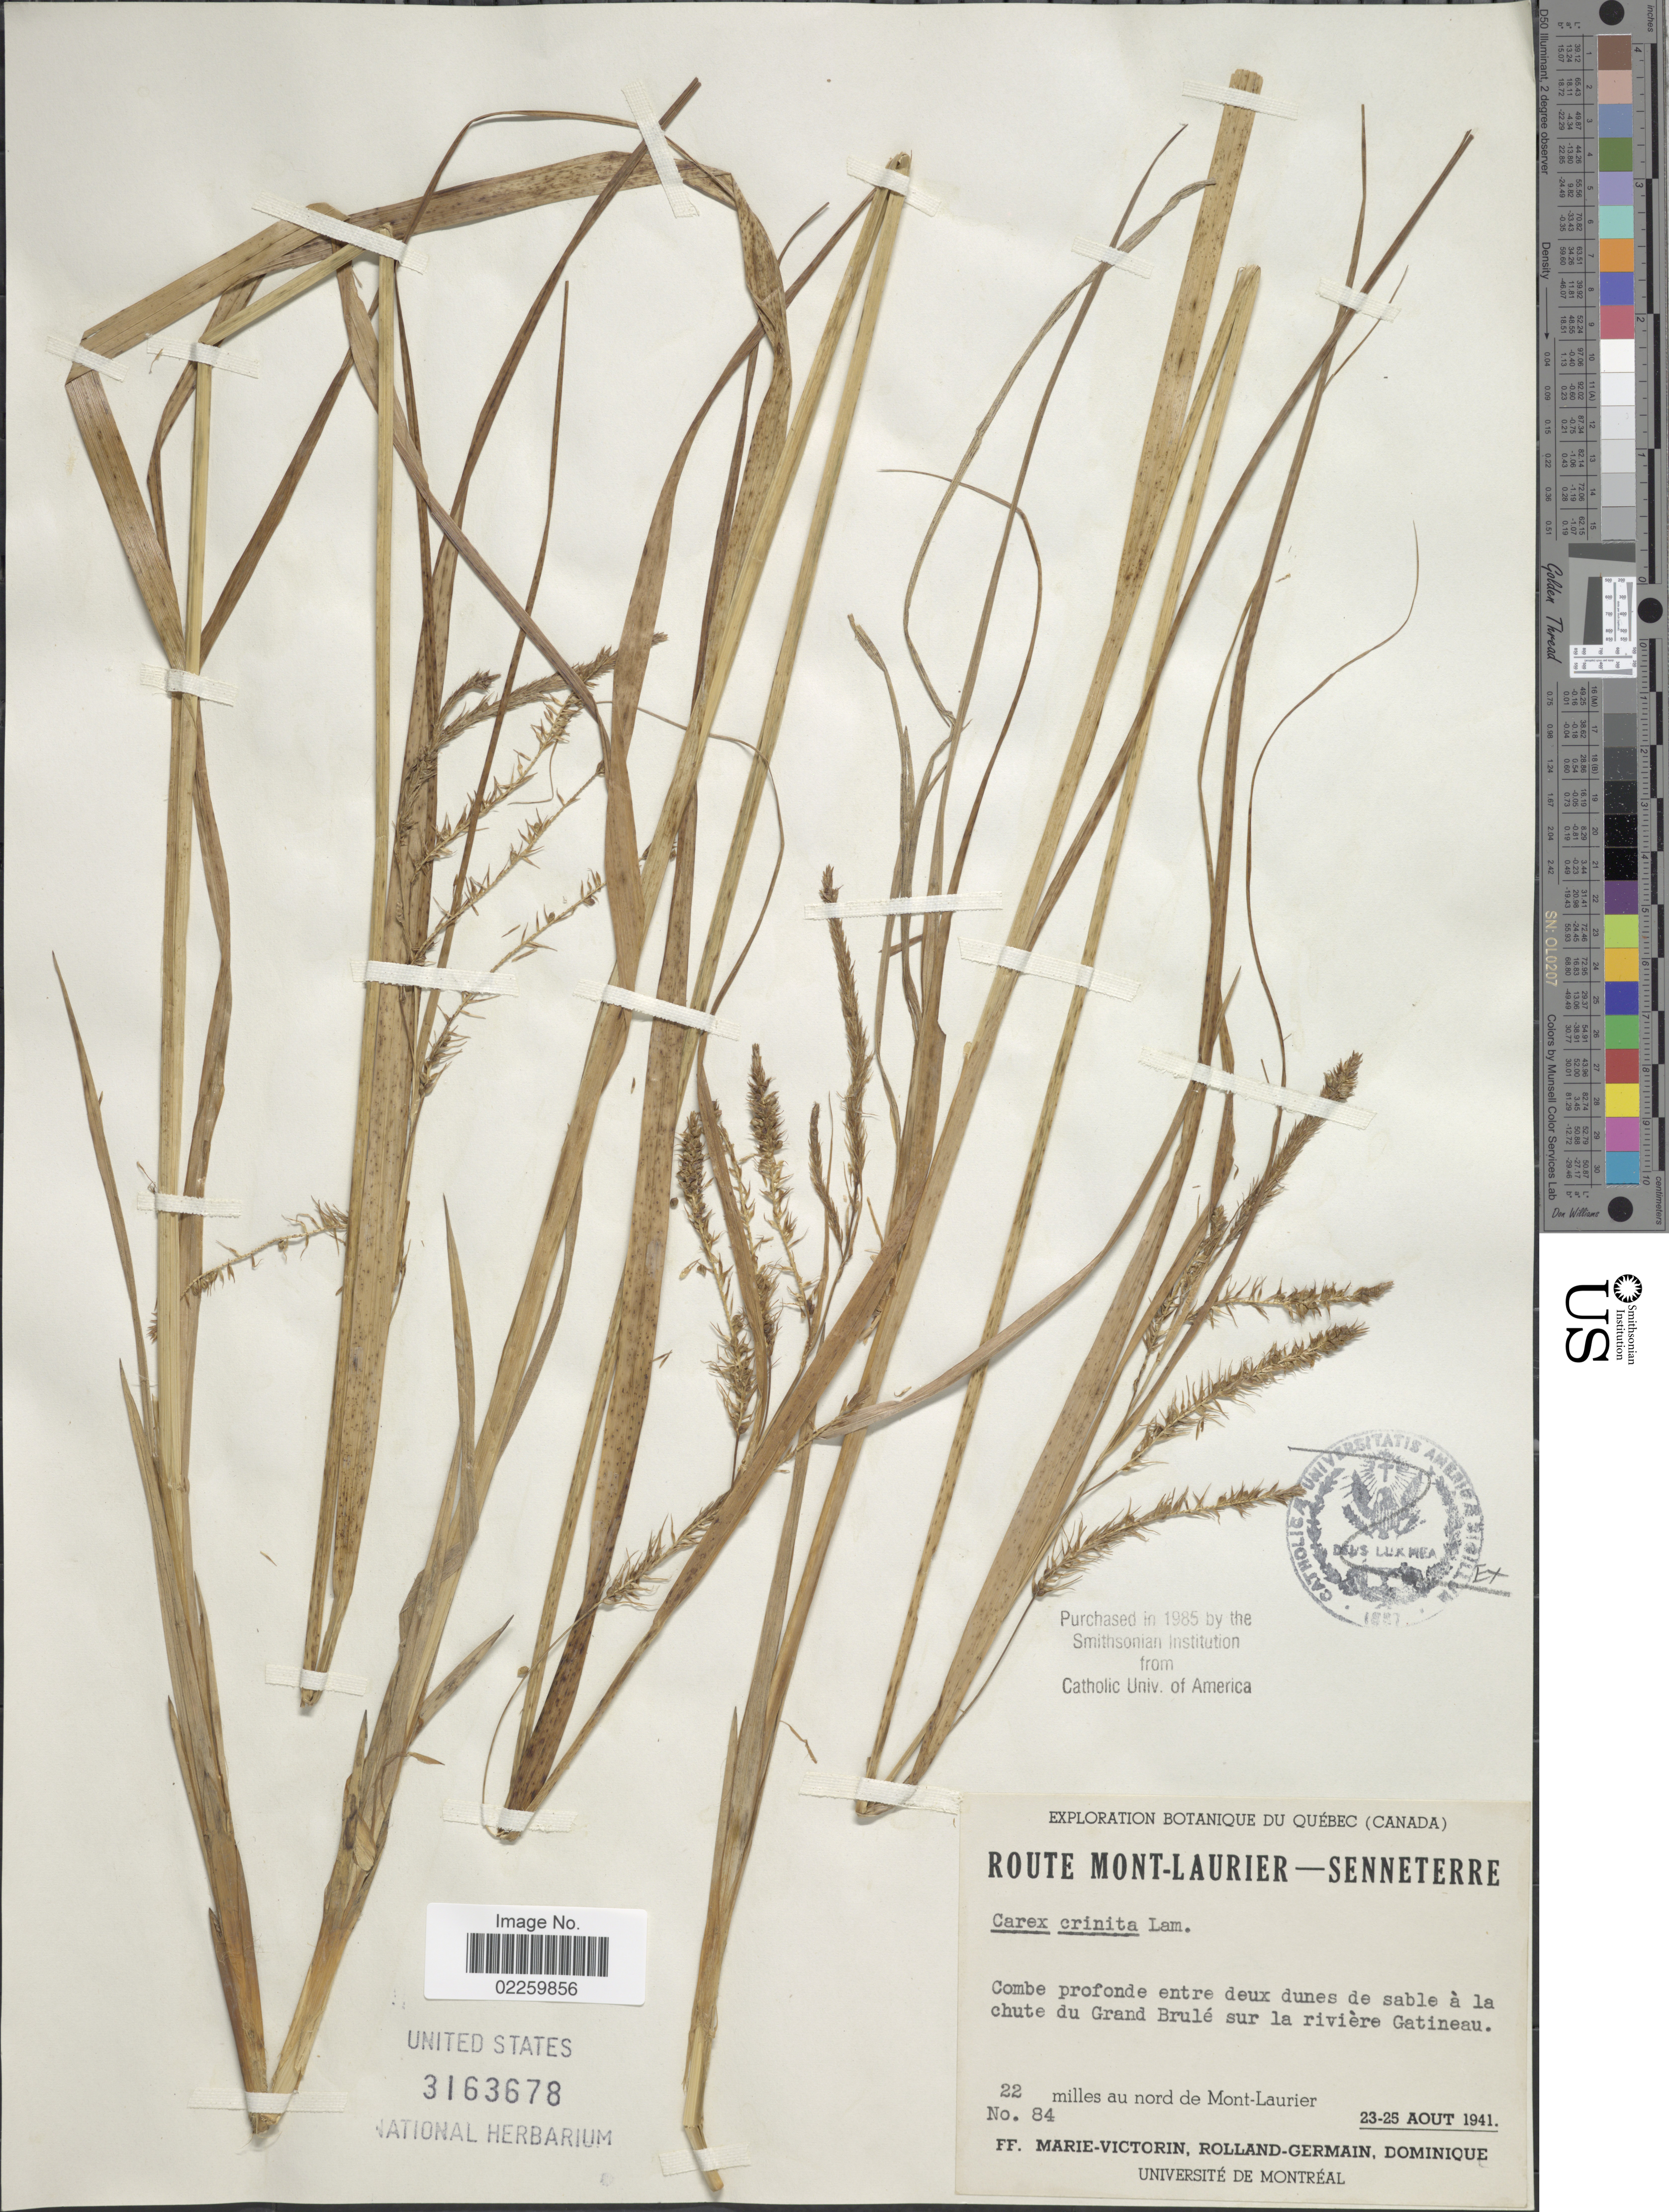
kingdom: Plantae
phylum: Tracheophyta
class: Liliopsida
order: Poales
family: Cyperaceae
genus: Carex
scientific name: Carex crinita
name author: Lam.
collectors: F. Marie-Victorin, Rolland-Germain & Dominique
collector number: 84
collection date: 1941-08-23/1941-08-25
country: Canada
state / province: Quebec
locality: Route Mont-Laurier - Senneterre, Combe profonde entre deux dunes de sable a la chute du Grand Brule sur la riviere Gatineau, 22 miles au nord de Mont-Laurier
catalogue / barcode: US 31636578